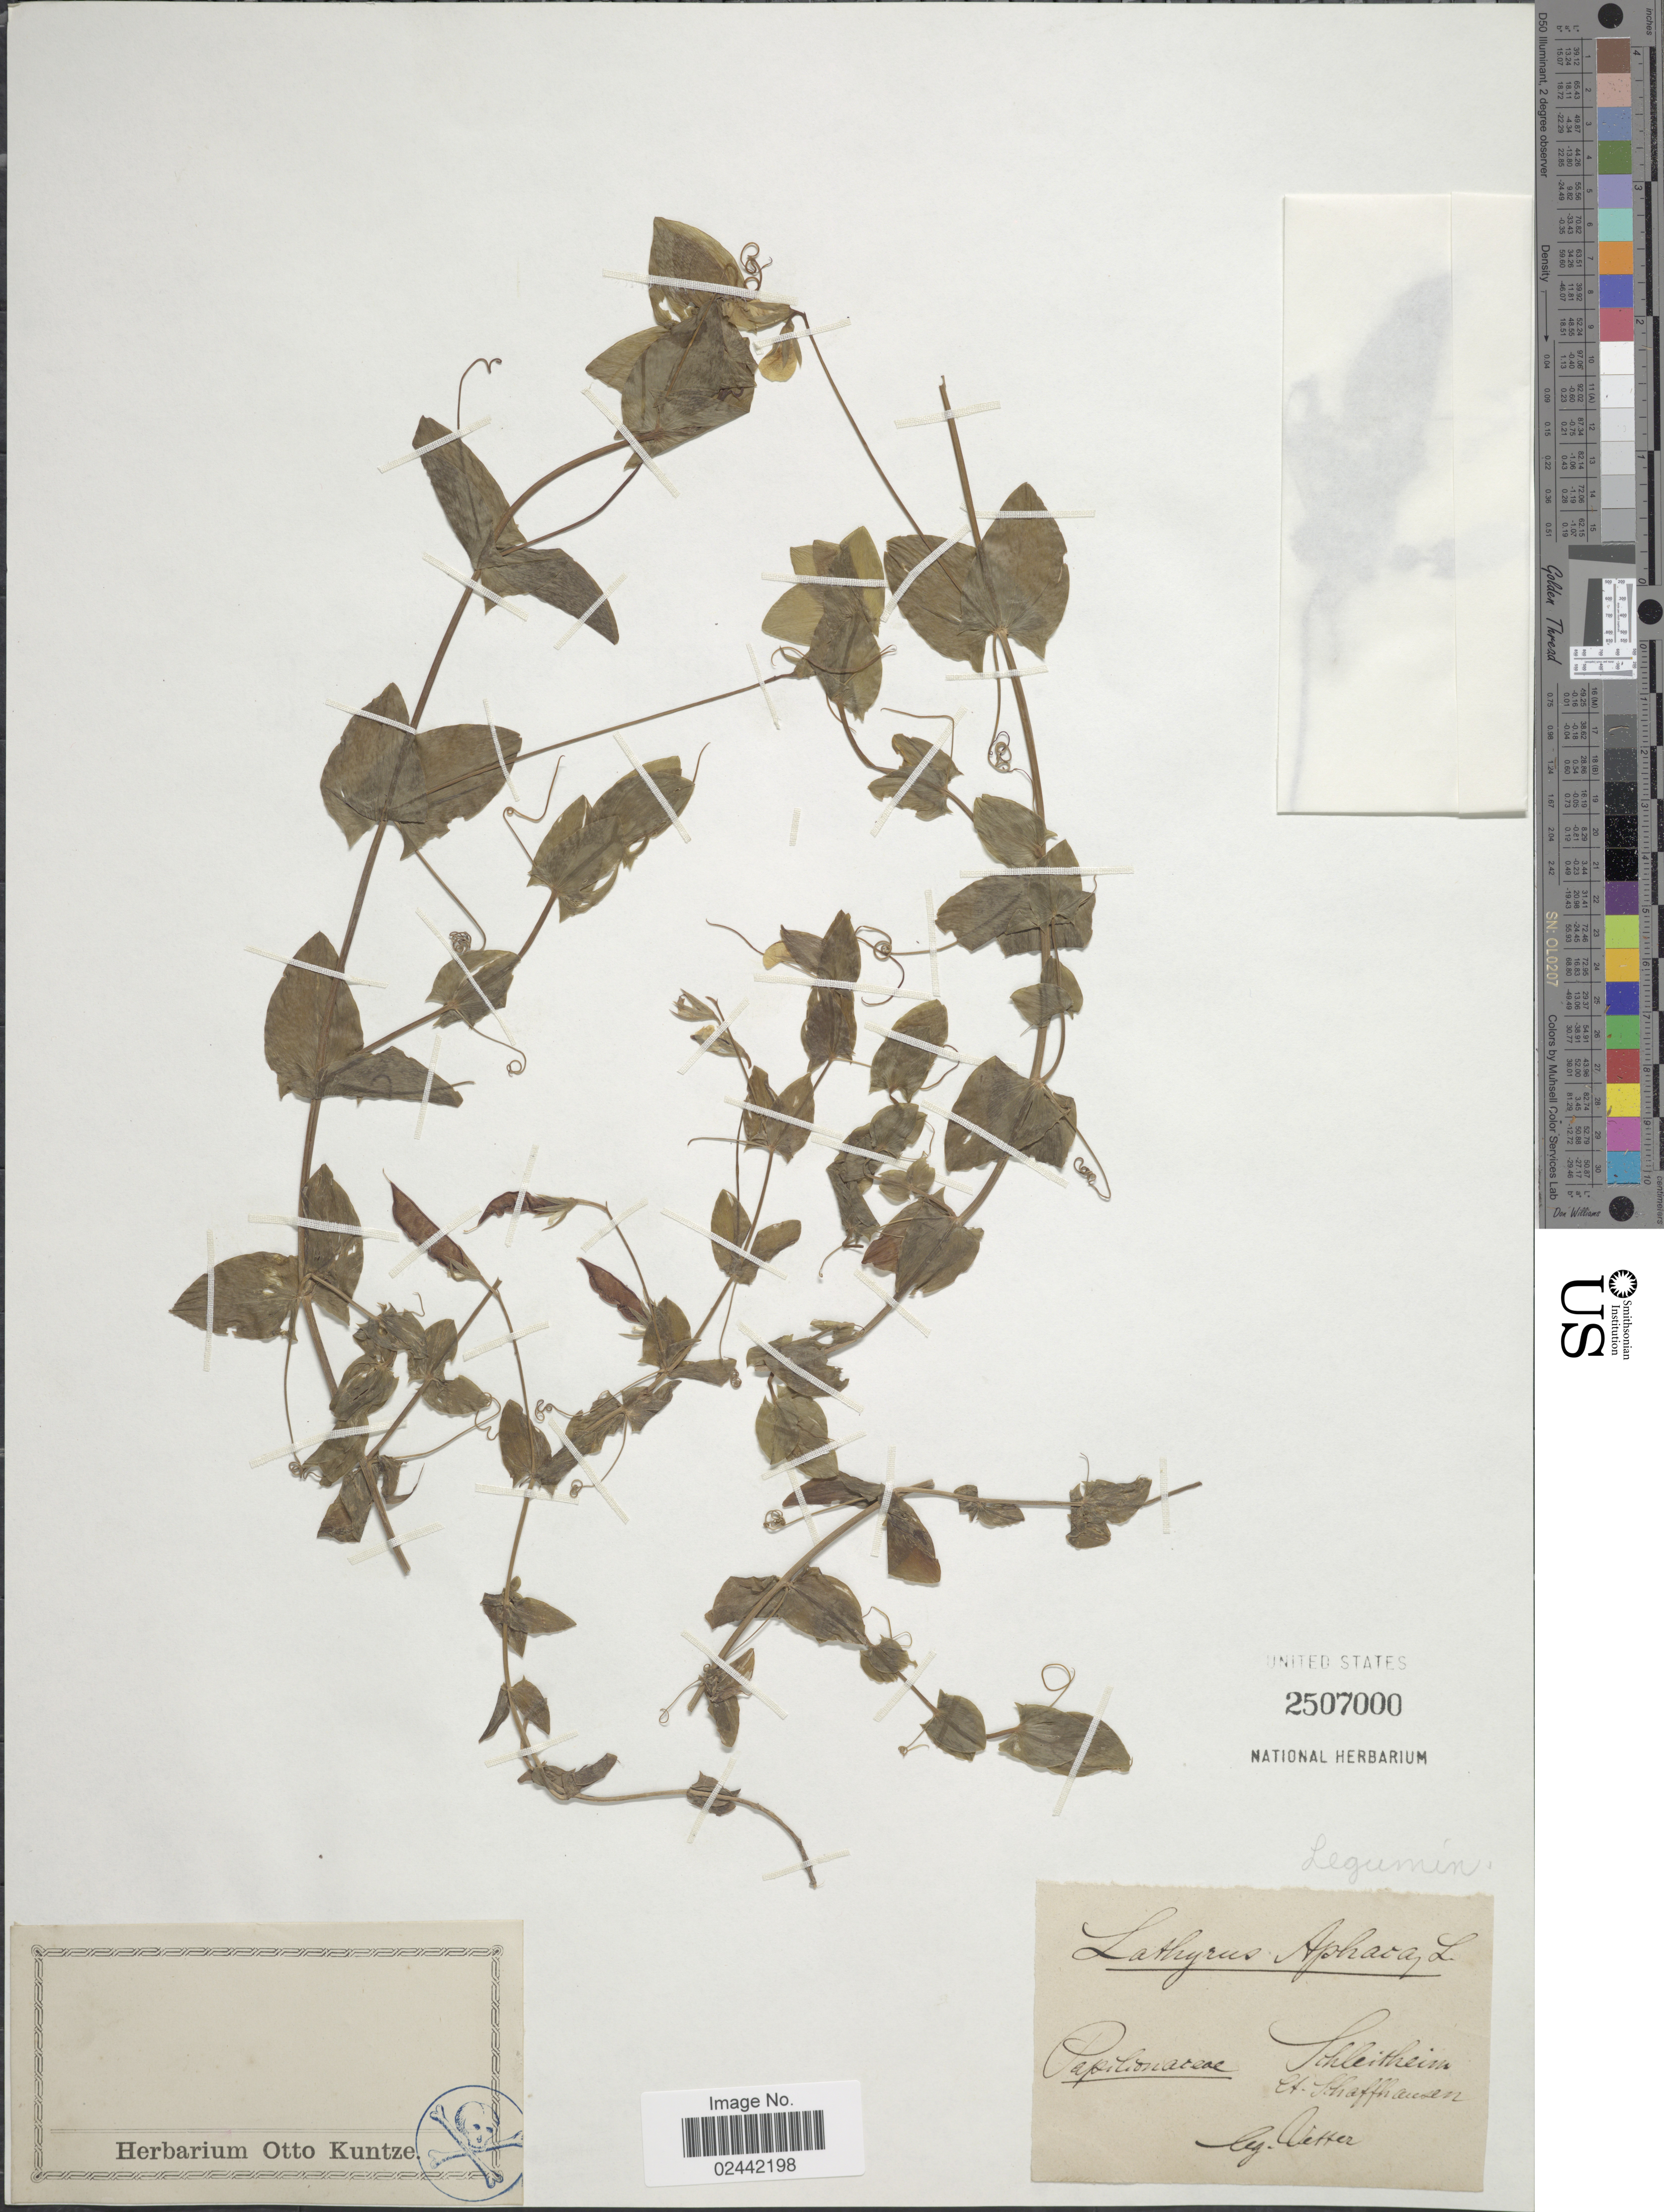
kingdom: Plantae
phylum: Tracheophyta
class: Magnoliopsida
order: Fabales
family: Fabaceae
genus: Lathyrus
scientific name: Lathyrus aphaca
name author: L.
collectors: J. Vetter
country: Switzerland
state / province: Schaffhausen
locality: Schleitheim et. Schaffhausen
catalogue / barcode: US 2507000